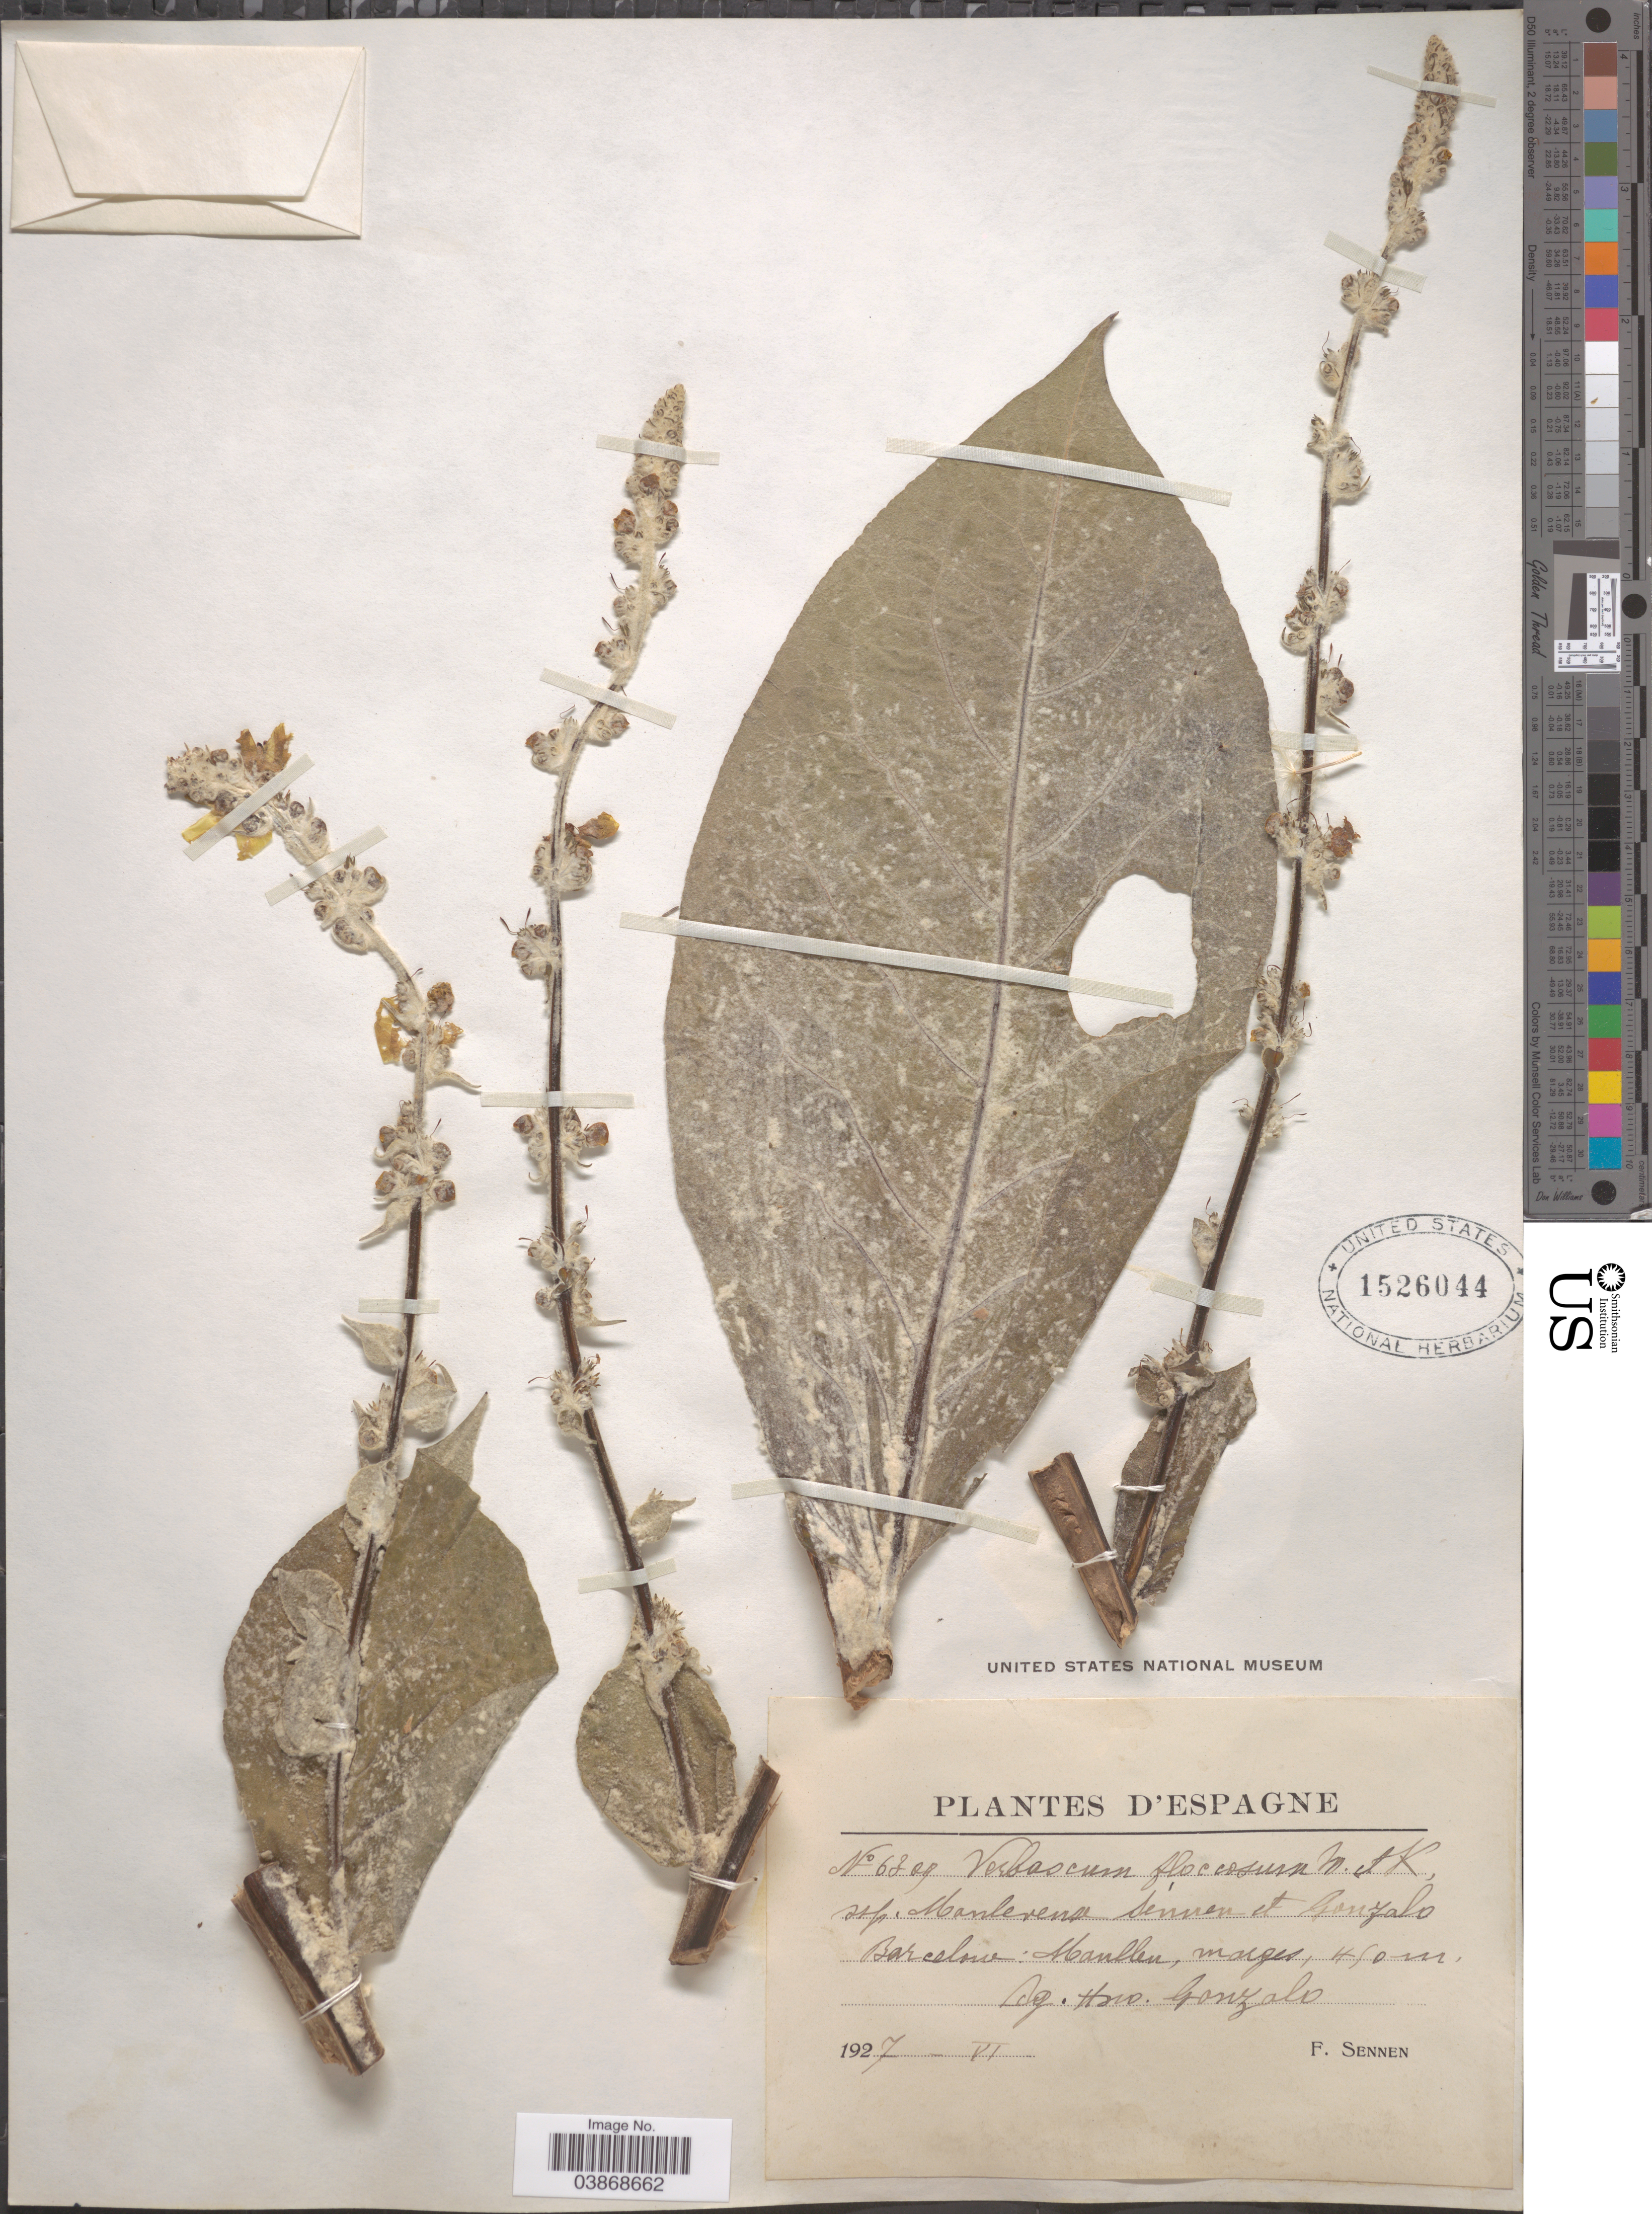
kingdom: Plantae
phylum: Tracheophyta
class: Magnoliopsida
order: Lamiales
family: Scrophulariaceae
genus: Verbascum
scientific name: Verbascum floccosum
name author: Waldst. & Kit.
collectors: H. Gonzalo & E. Sennen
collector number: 6309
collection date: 1927-06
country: Spain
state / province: Catalunya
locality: Barcelona: Manlleu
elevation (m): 450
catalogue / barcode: US 1526044